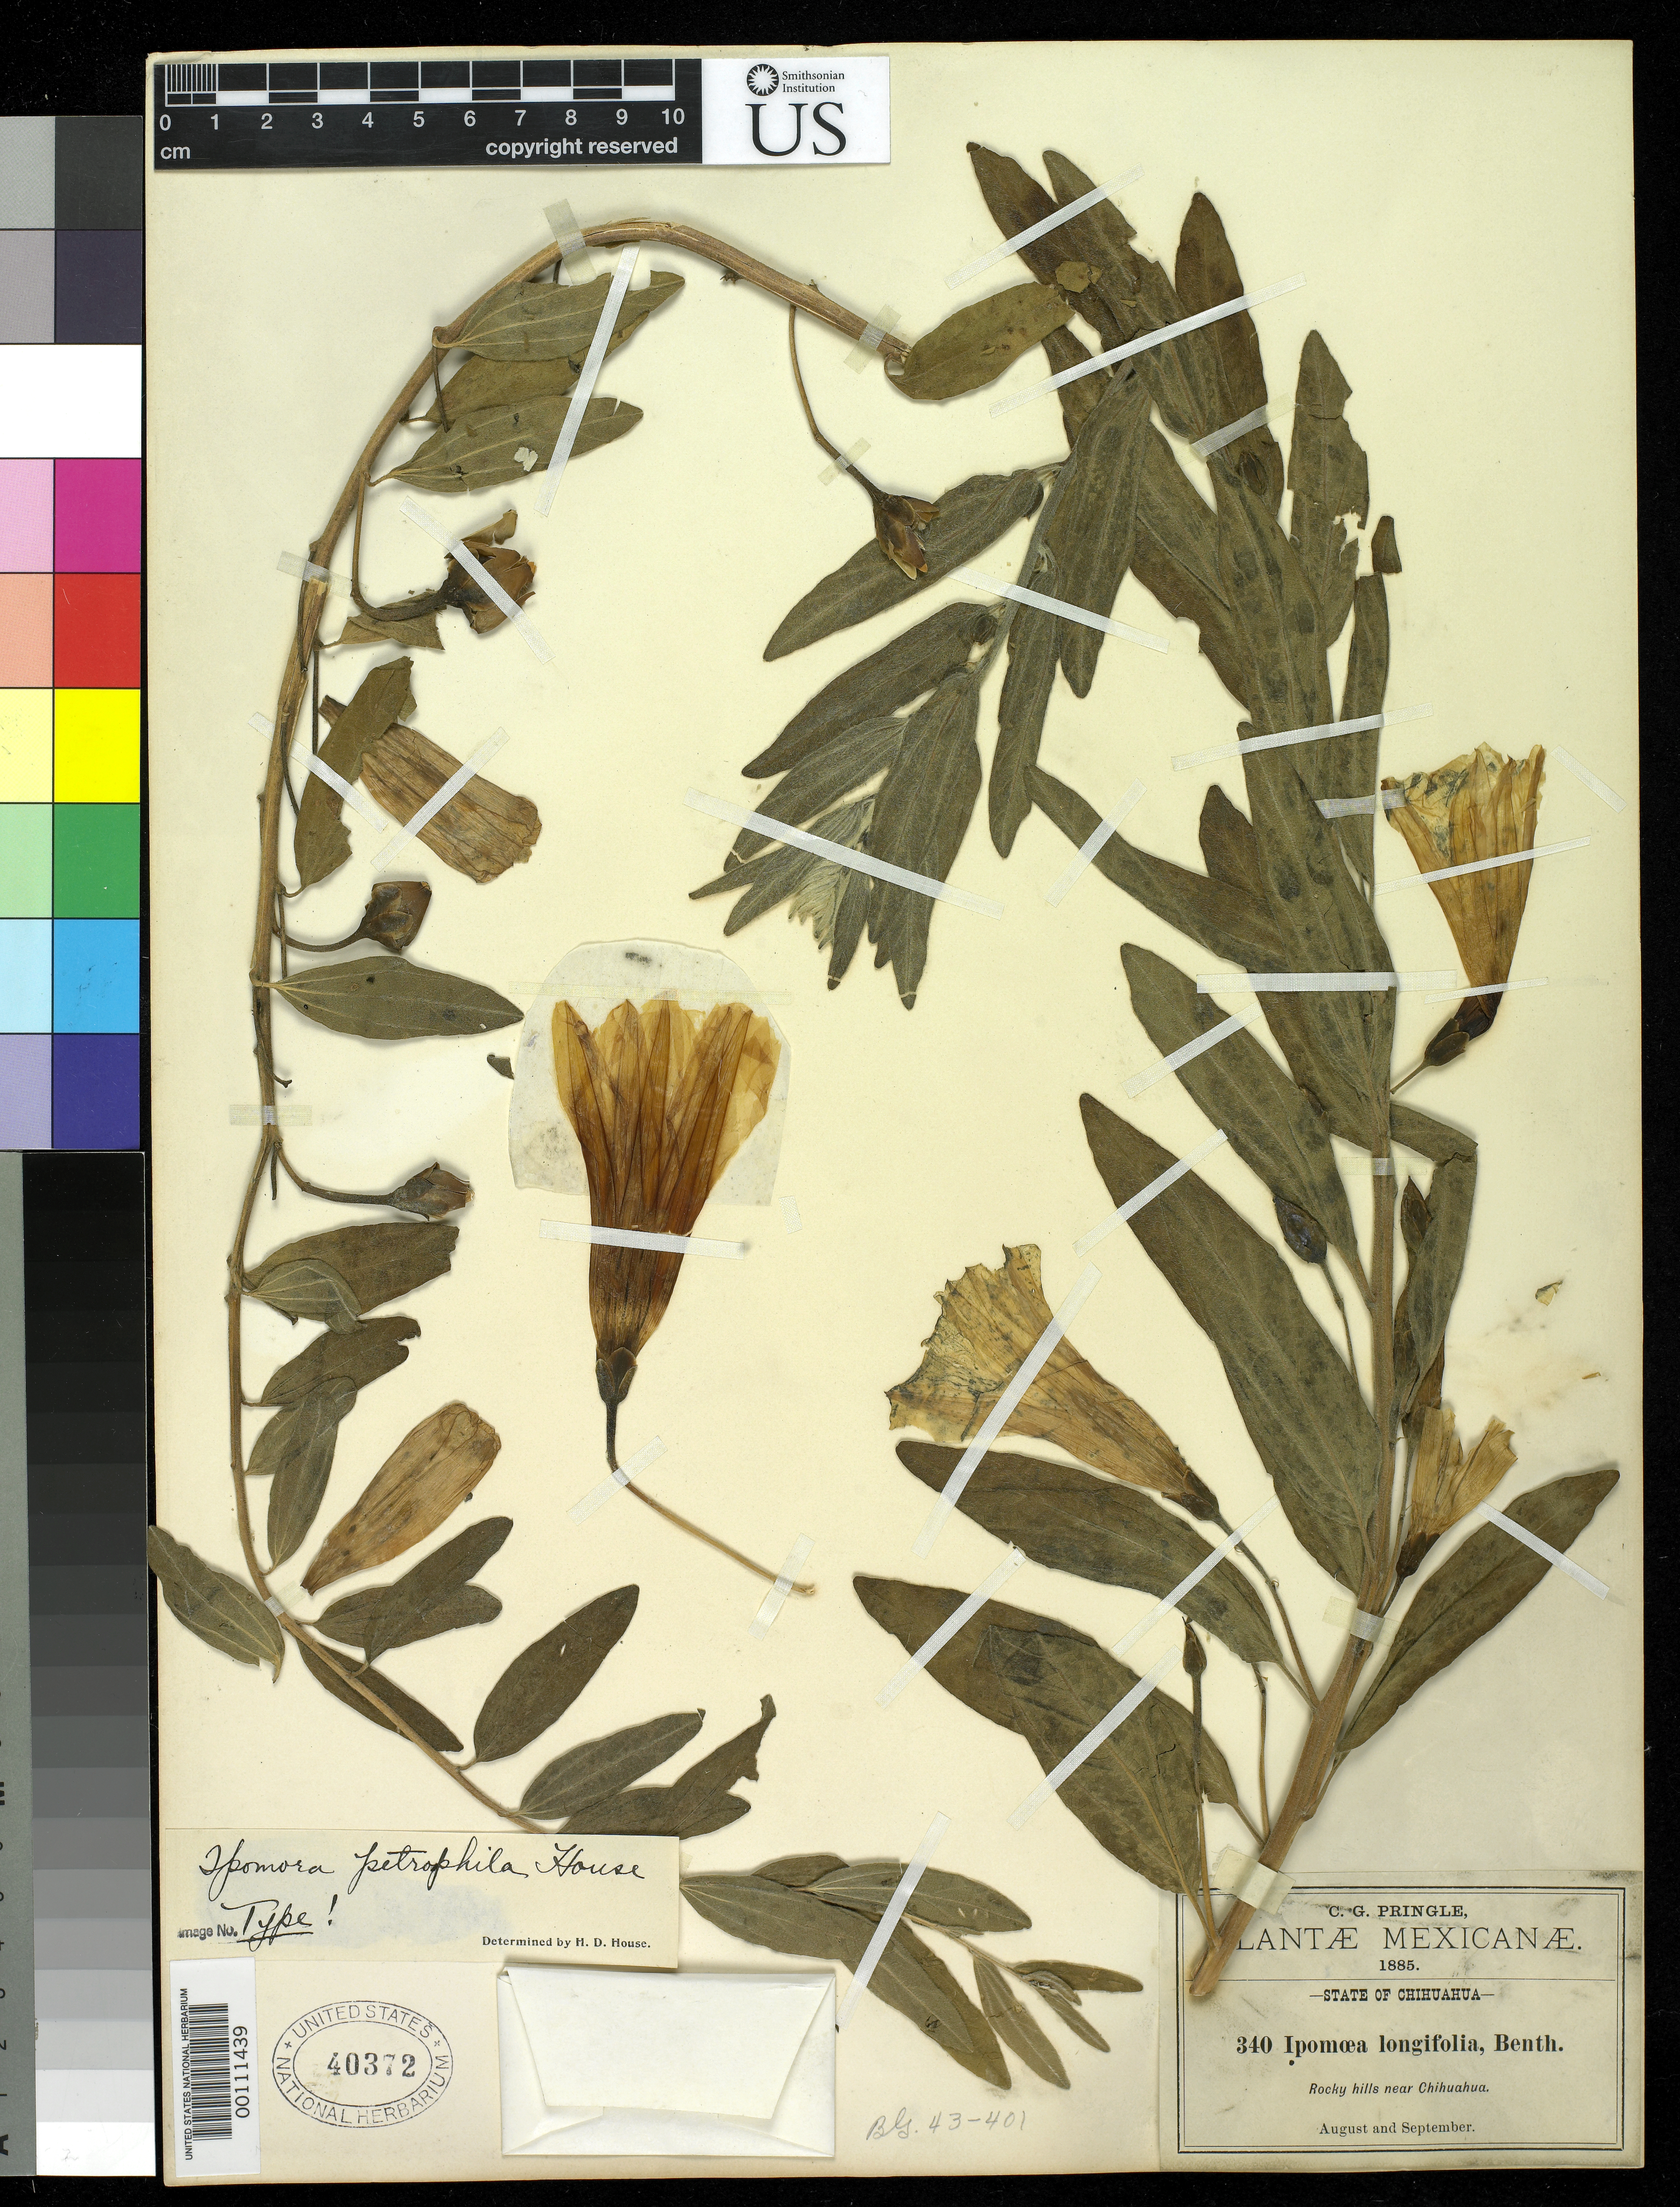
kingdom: Plantae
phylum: Tracheophyta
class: Magnoliopsida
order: Solanales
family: Convolvulaceae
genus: Ipomoea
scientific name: Ipomoea petrophila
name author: House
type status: Holotype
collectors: C. G. Pringle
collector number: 340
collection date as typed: Aug 1885 to -- Sep 1885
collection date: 1885-08/1885-09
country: Mexico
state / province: Chihuahua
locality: Hills near Chihuahua.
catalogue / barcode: US 40372